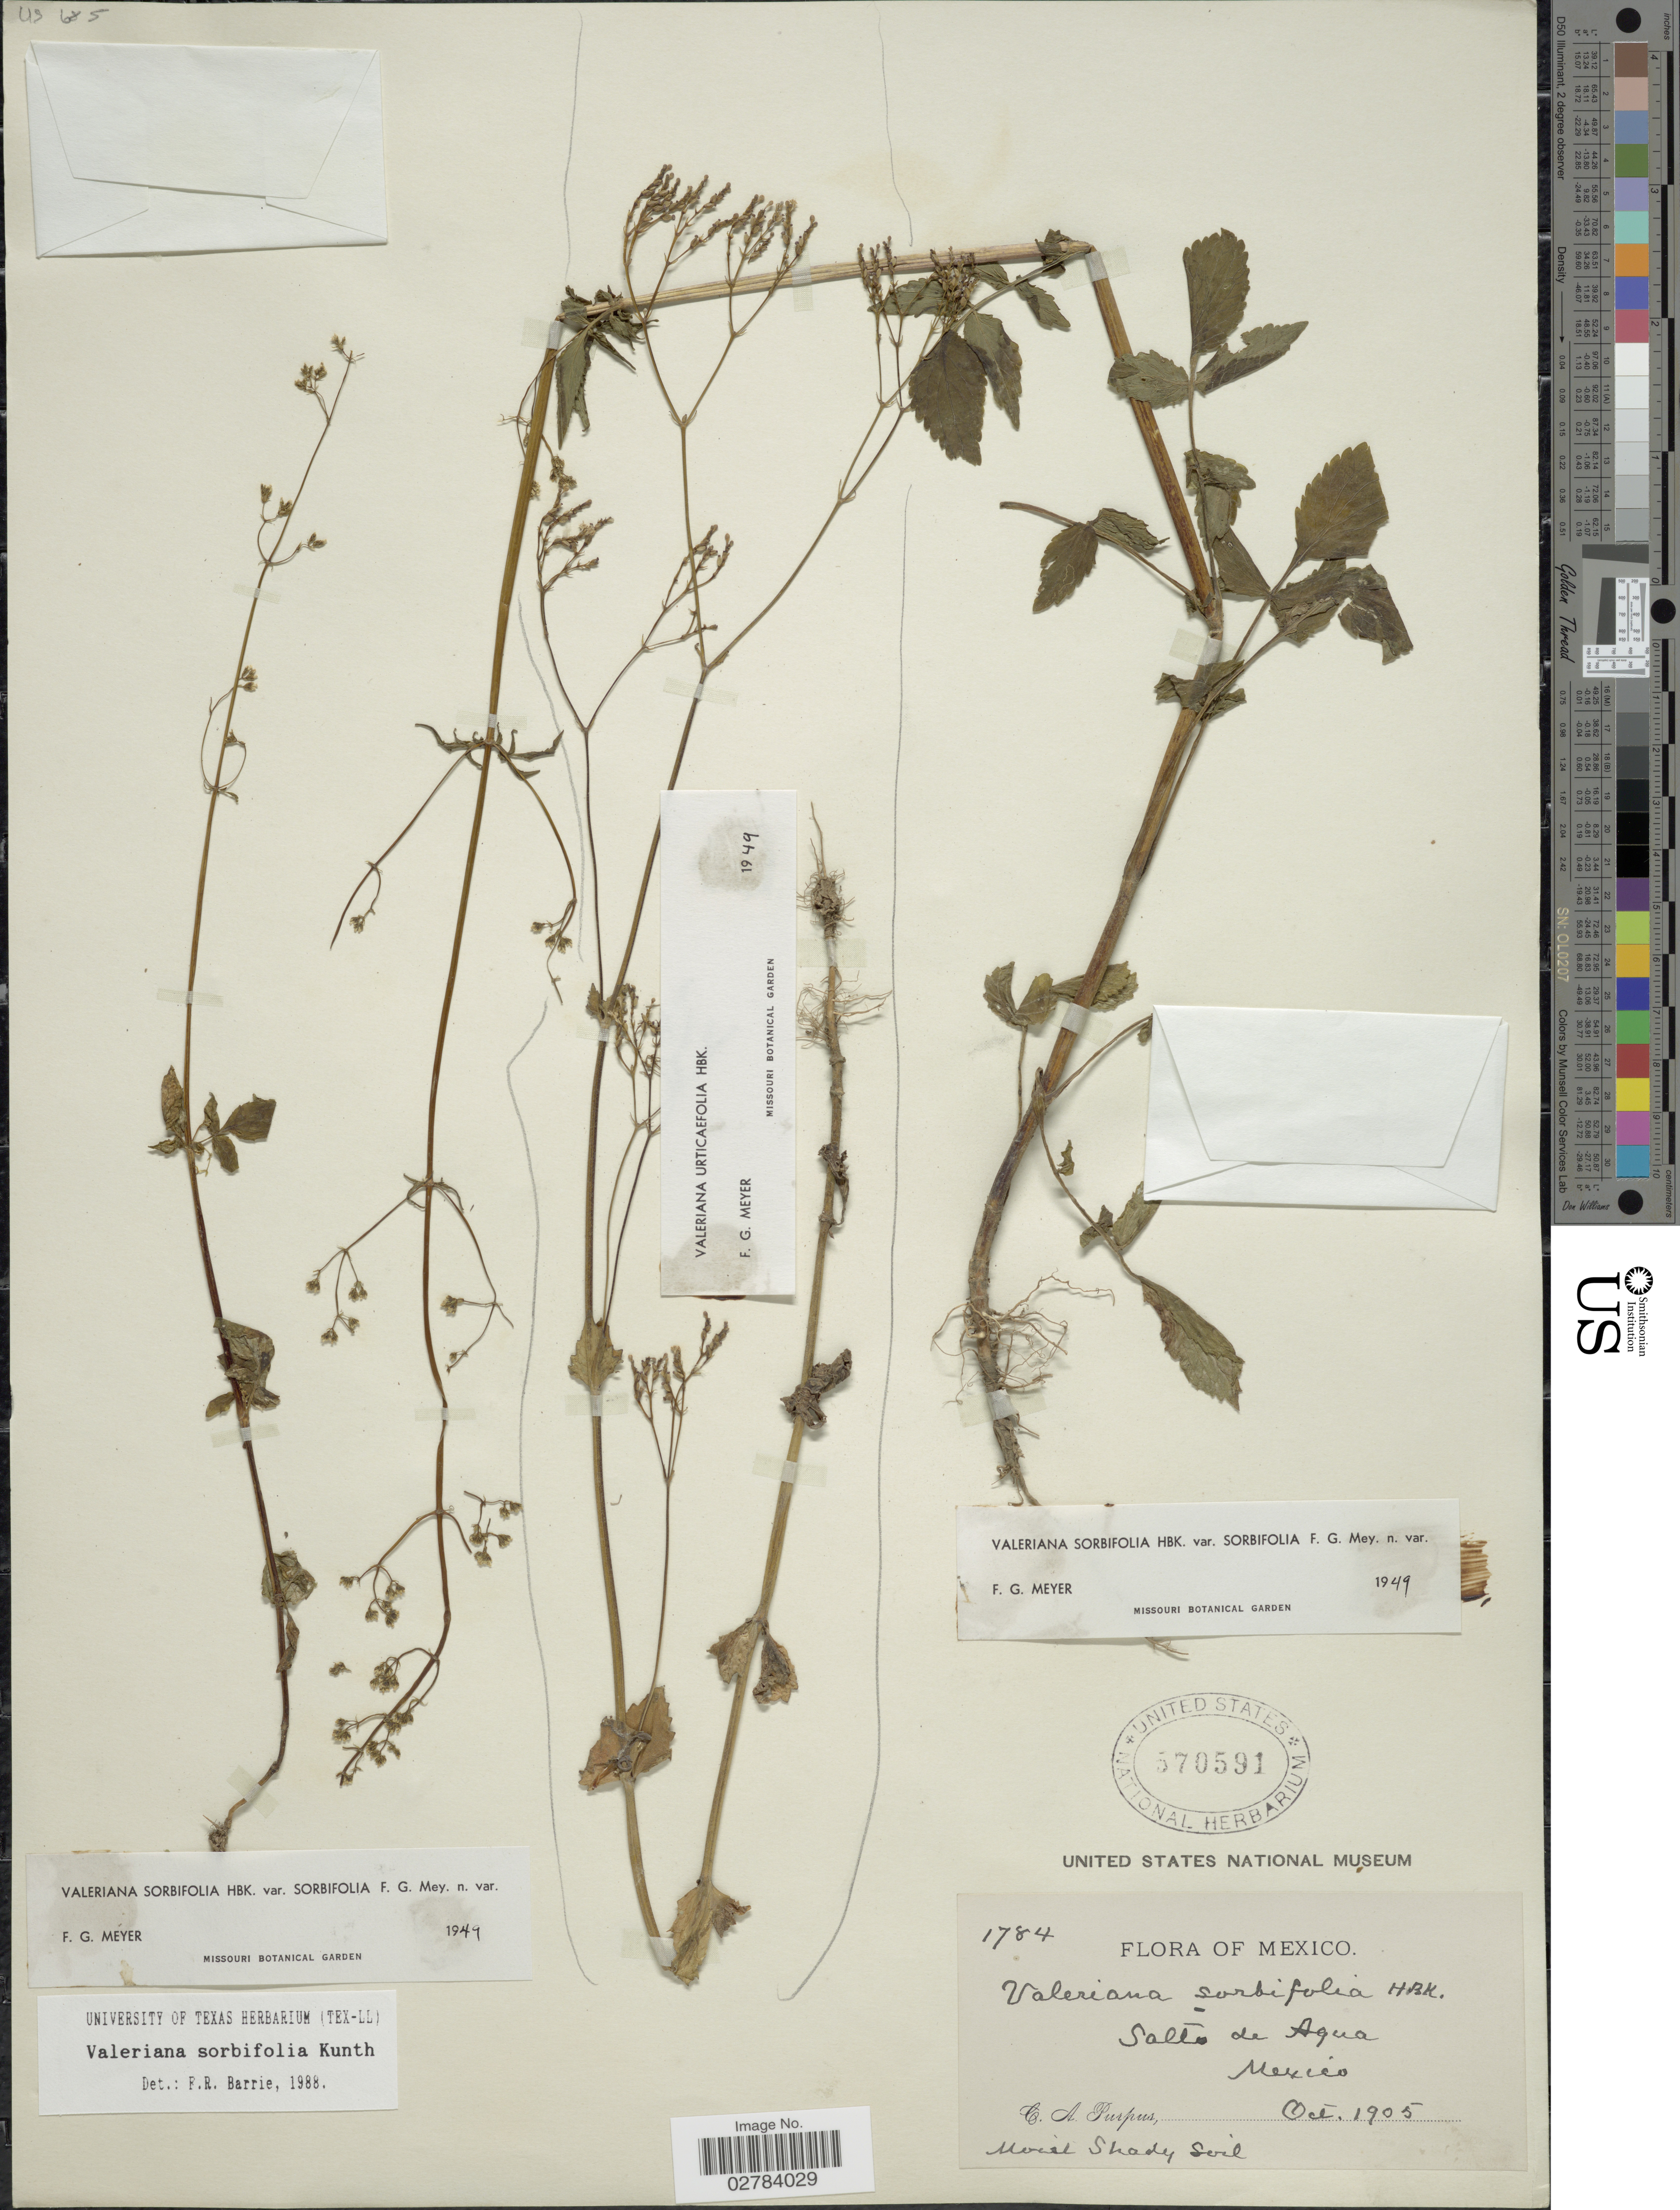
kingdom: Plantae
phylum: Tracheophyta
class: Magnoliopsida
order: Dipsacales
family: Caprifoliaceae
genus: Valeriana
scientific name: Valeriana sorbifolia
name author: Kunth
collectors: C. A. Purpus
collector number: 1784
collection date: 1905-10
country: Mexico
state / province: México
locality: Salto de Aqua.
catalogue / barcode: US 570591